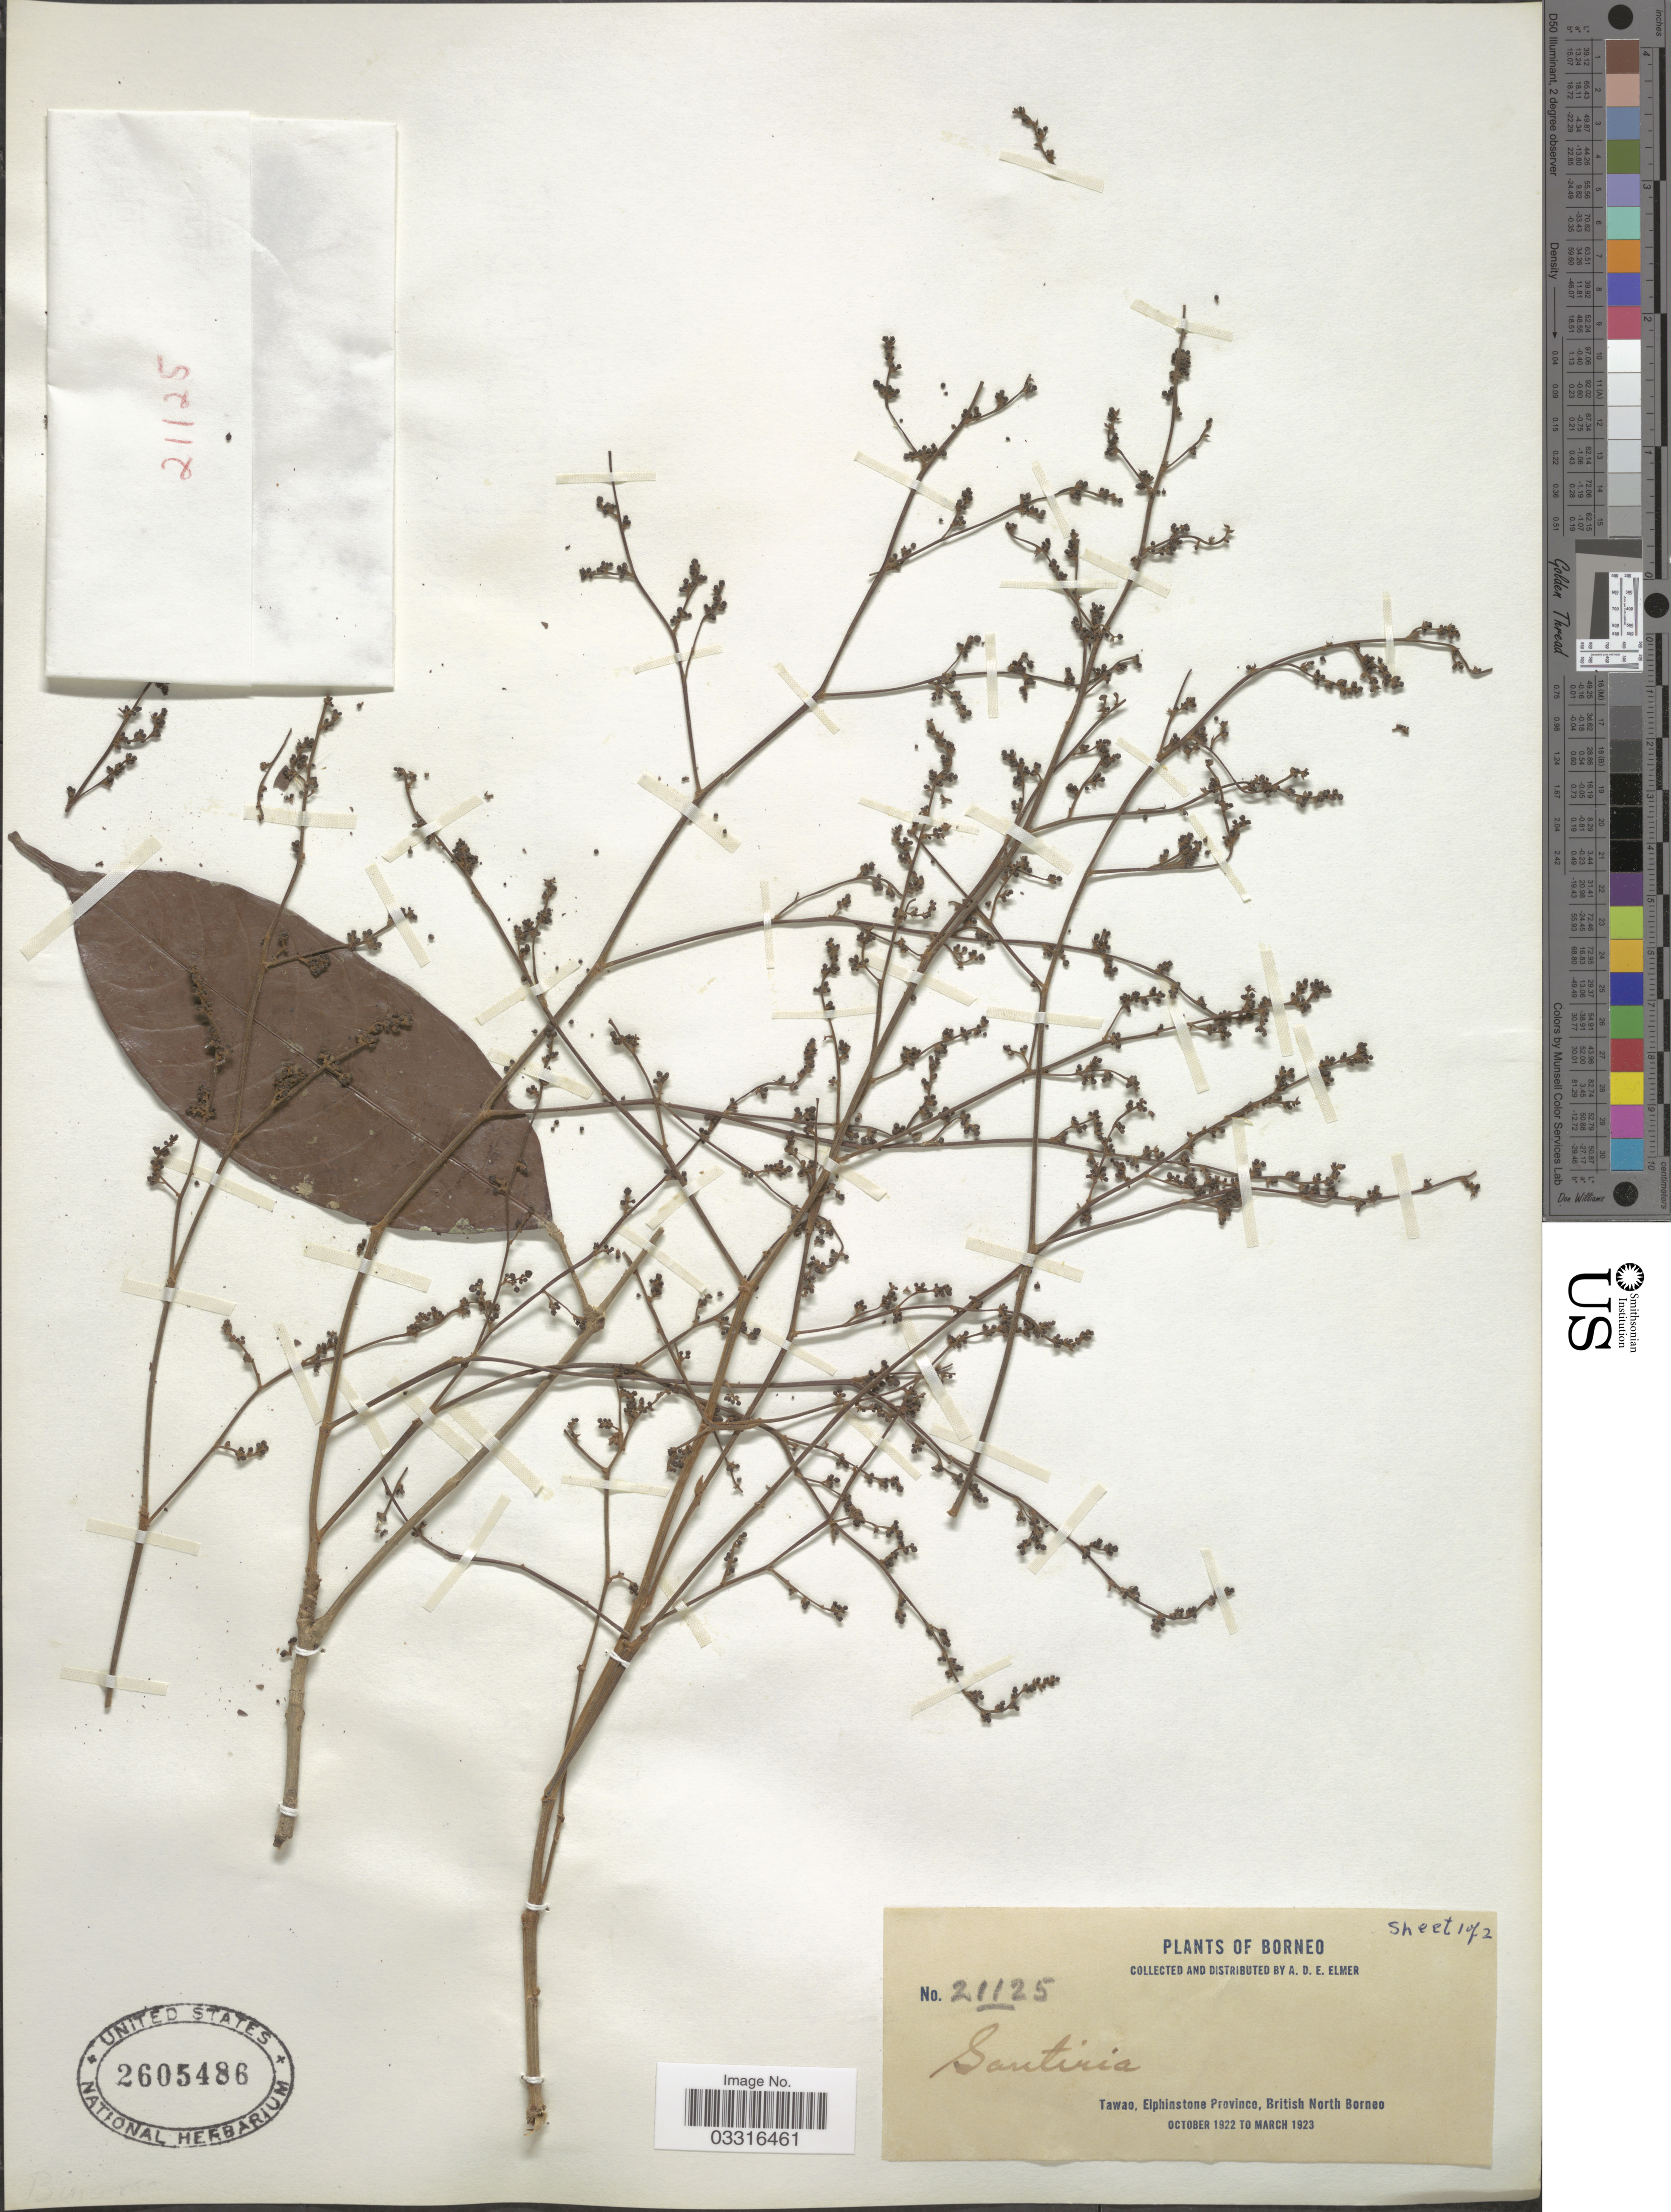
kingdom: Plantae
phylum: Tracheophyta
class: Magnoliopsida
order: Sapindales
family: Burseraceae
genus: Santiria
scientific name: Santiria sp.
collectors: A. D. E. Elmer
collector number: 21125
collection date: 1922-10/1923-03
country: Malaysia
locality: Borneo. Tawao, Elphinstone Province, British North Borneo.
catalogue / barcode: US 2605486